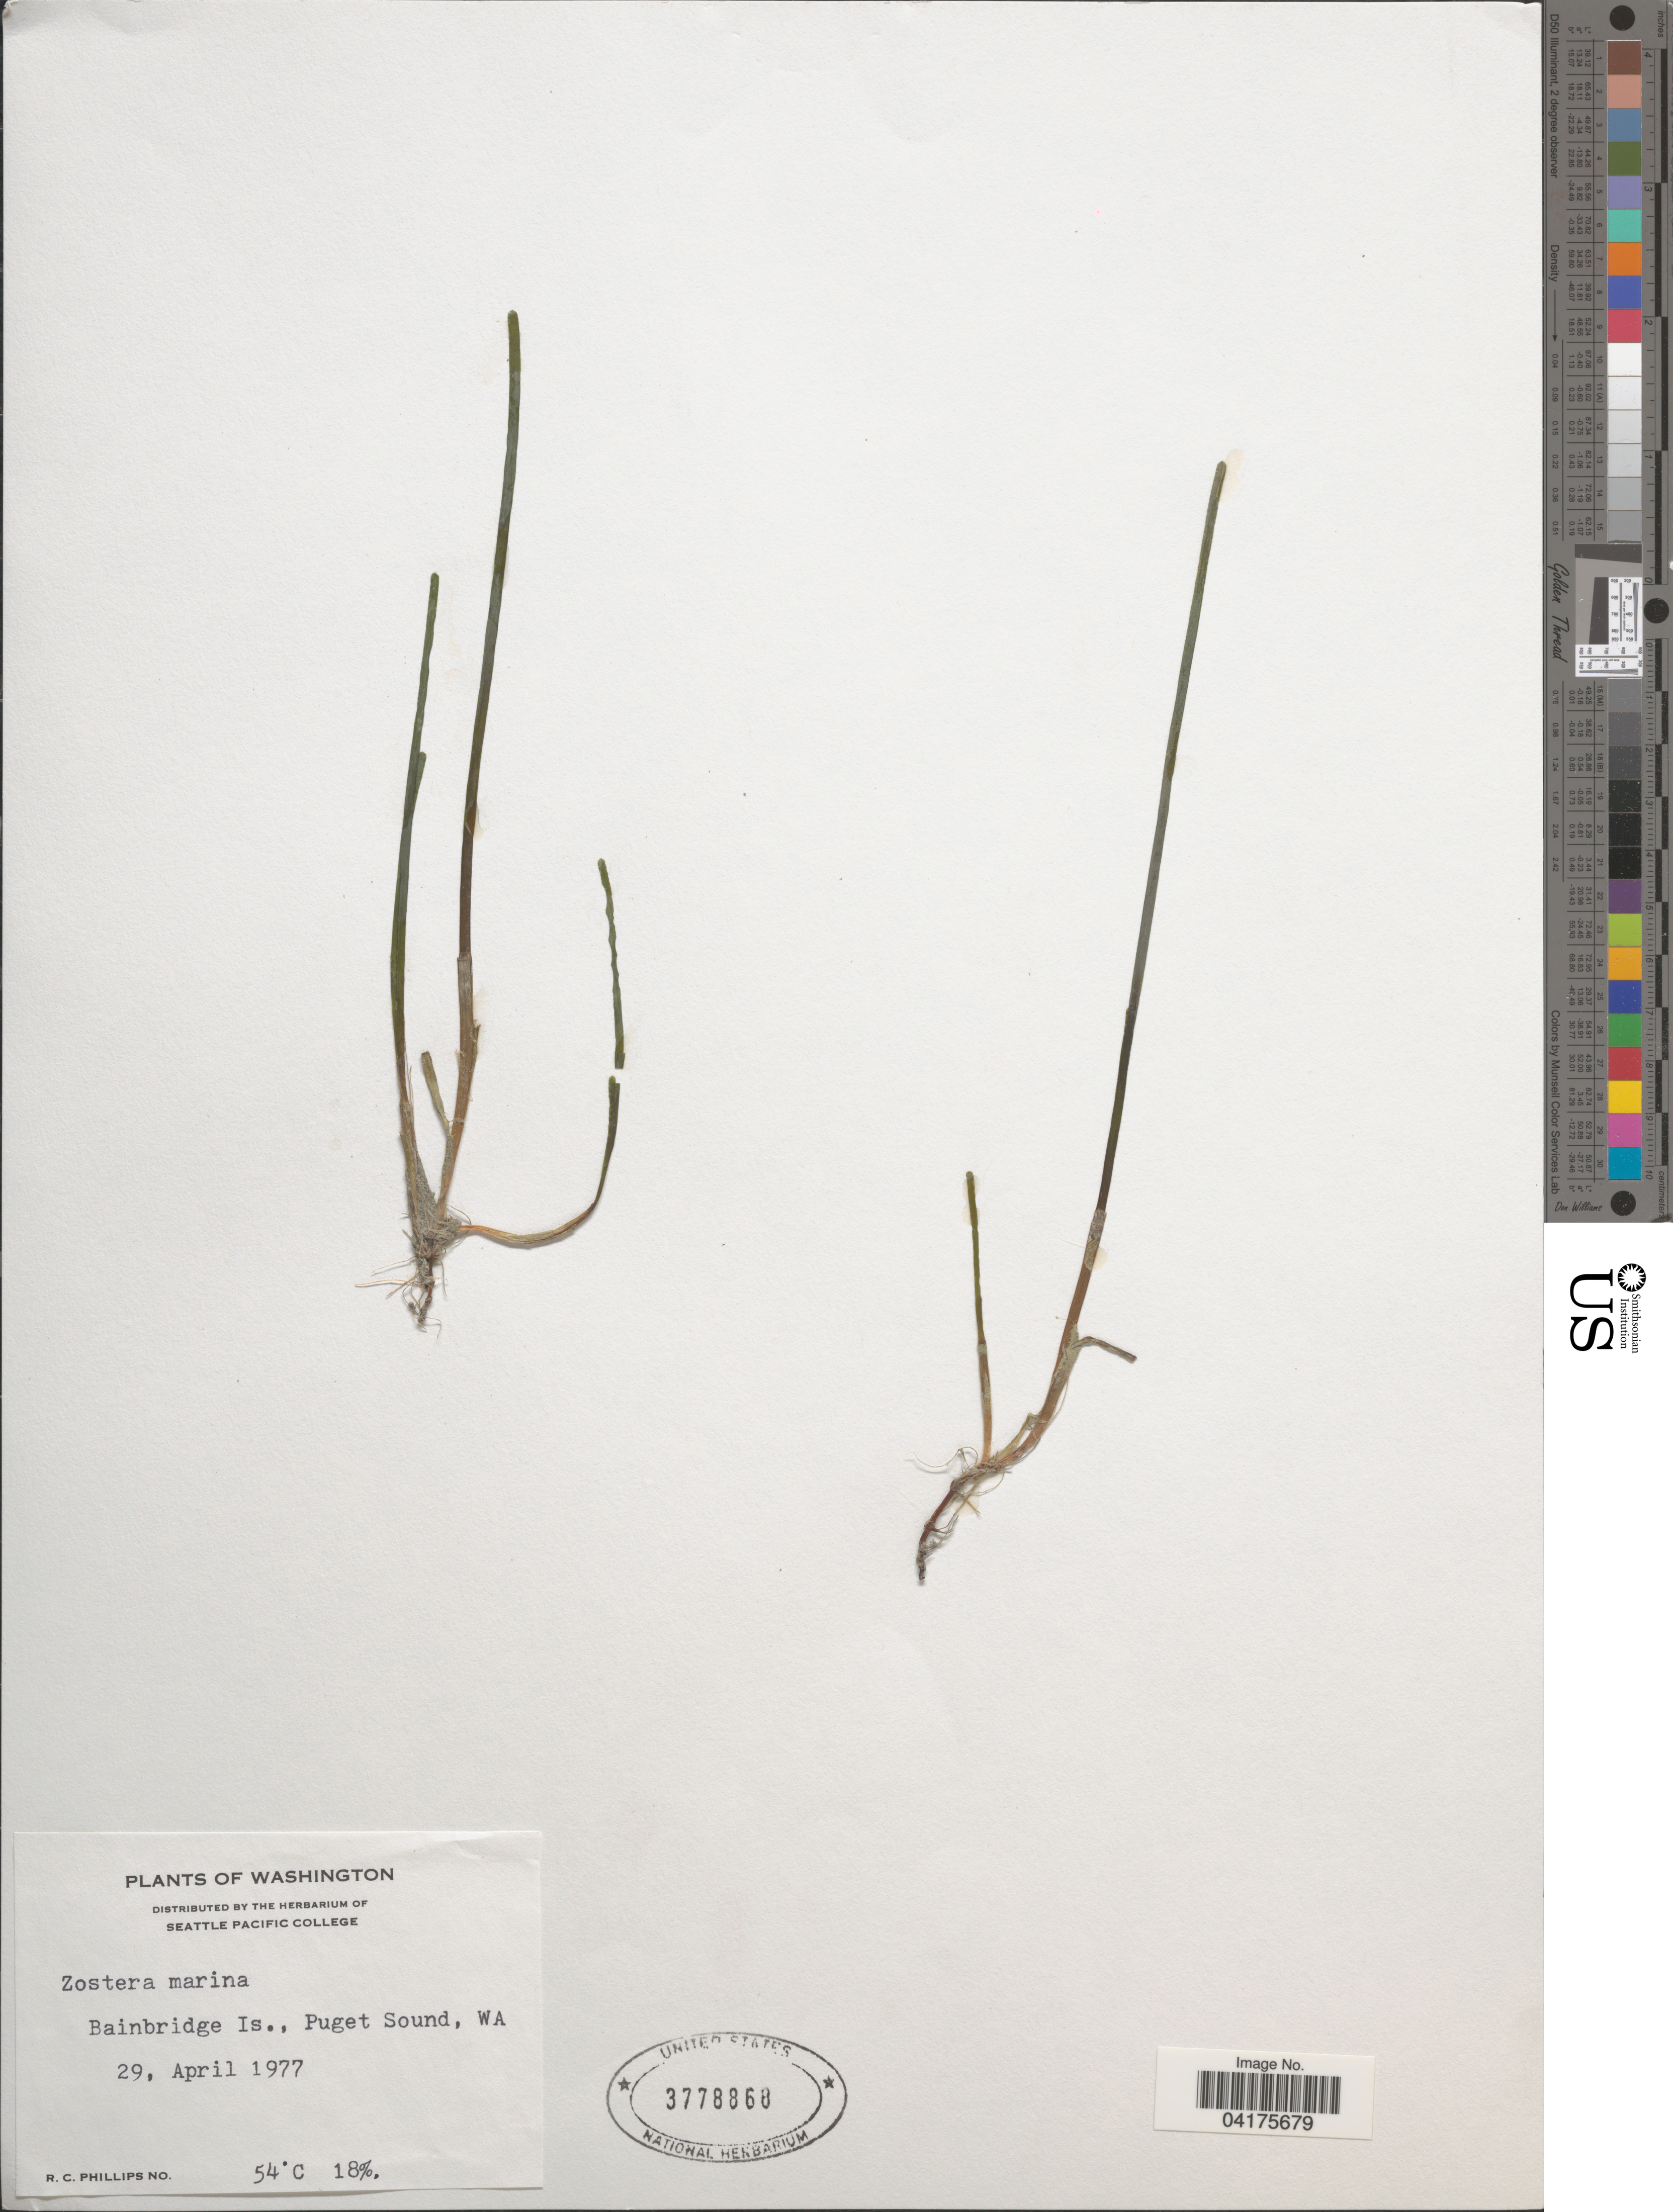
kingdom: Plantae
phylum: Tracheophyta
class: Liliopsida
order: Alismatales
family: Zosteraceae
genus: Zostera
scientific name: Zostera marina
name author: L.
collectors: R. C. Phillips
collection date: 1977-04-29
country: United States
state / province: Washington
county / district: King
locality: Bainbridge Is., Puget Sound.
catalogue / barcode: US 3778868